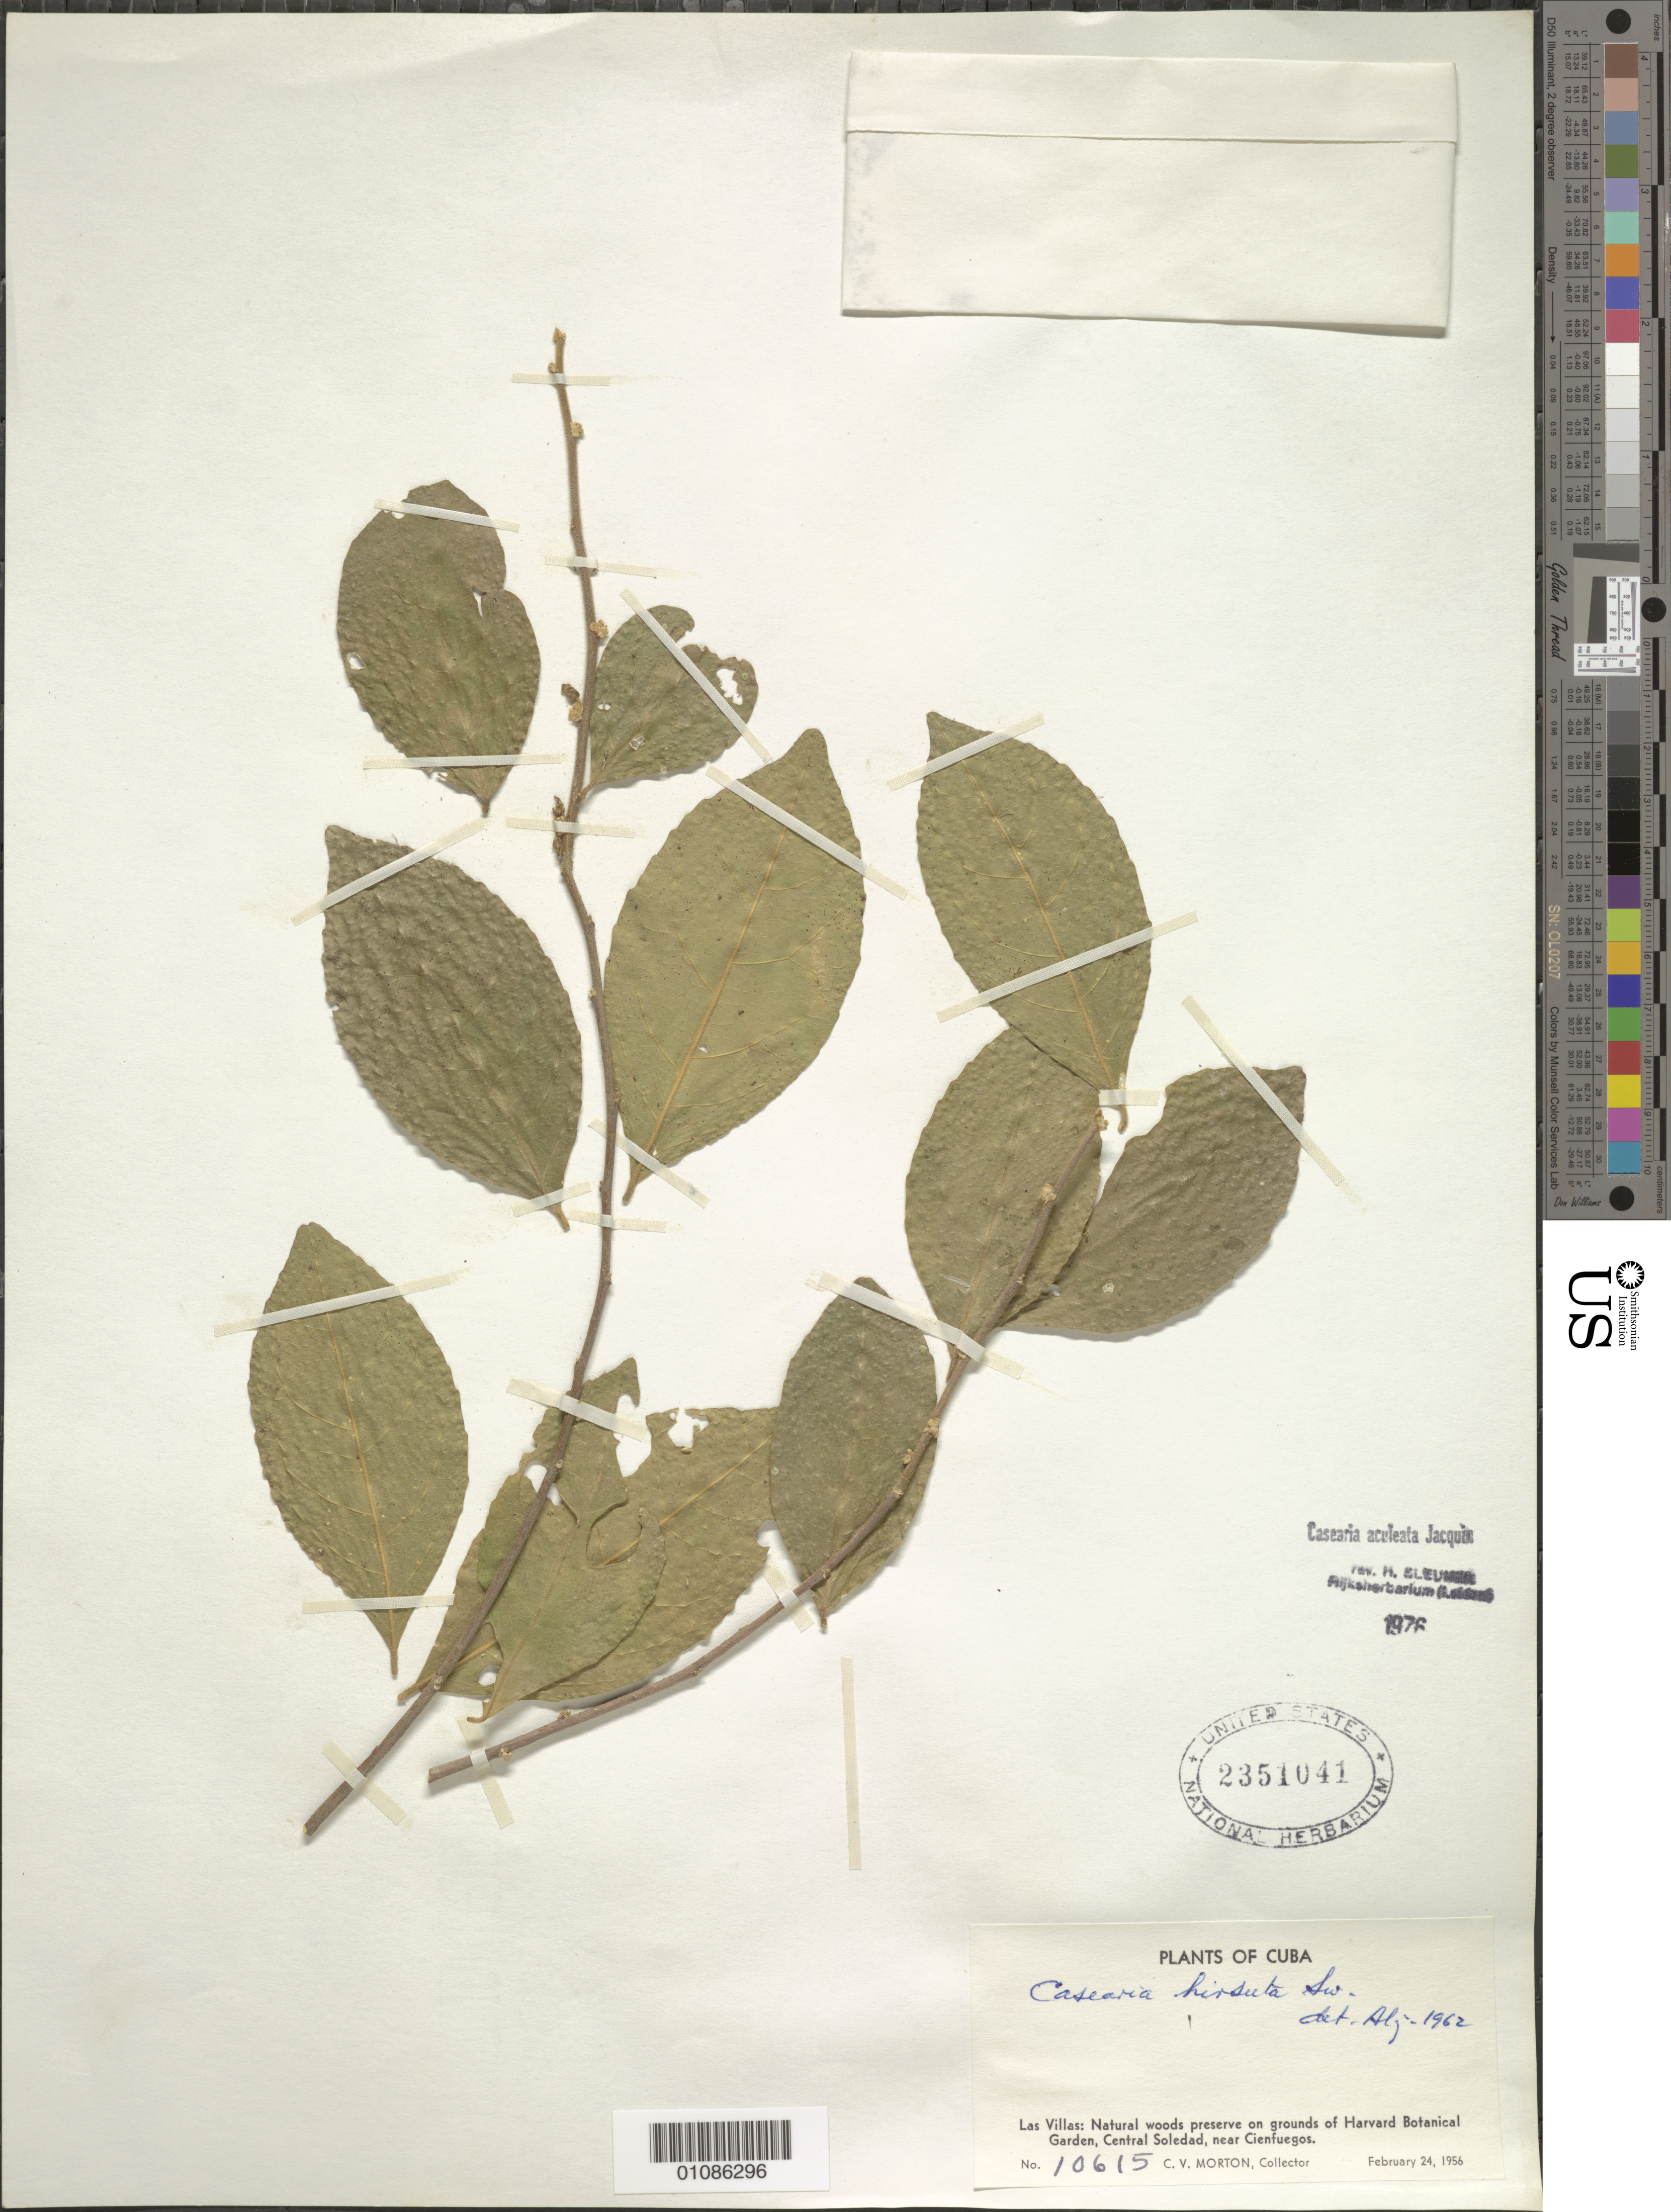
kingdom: Plantae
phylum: Tracheophyta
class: Magnoliopsida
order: Malpighiales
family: Salicaceae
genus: Casearia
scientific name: Casearia hirsuta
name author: Sw.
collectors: C. V. Morton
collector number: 10615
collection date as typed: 24 Feb 1956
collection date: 1956-02-24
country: Cuba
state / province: Las Villas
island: Cuba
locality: Las Villas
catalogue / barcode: US 2351041